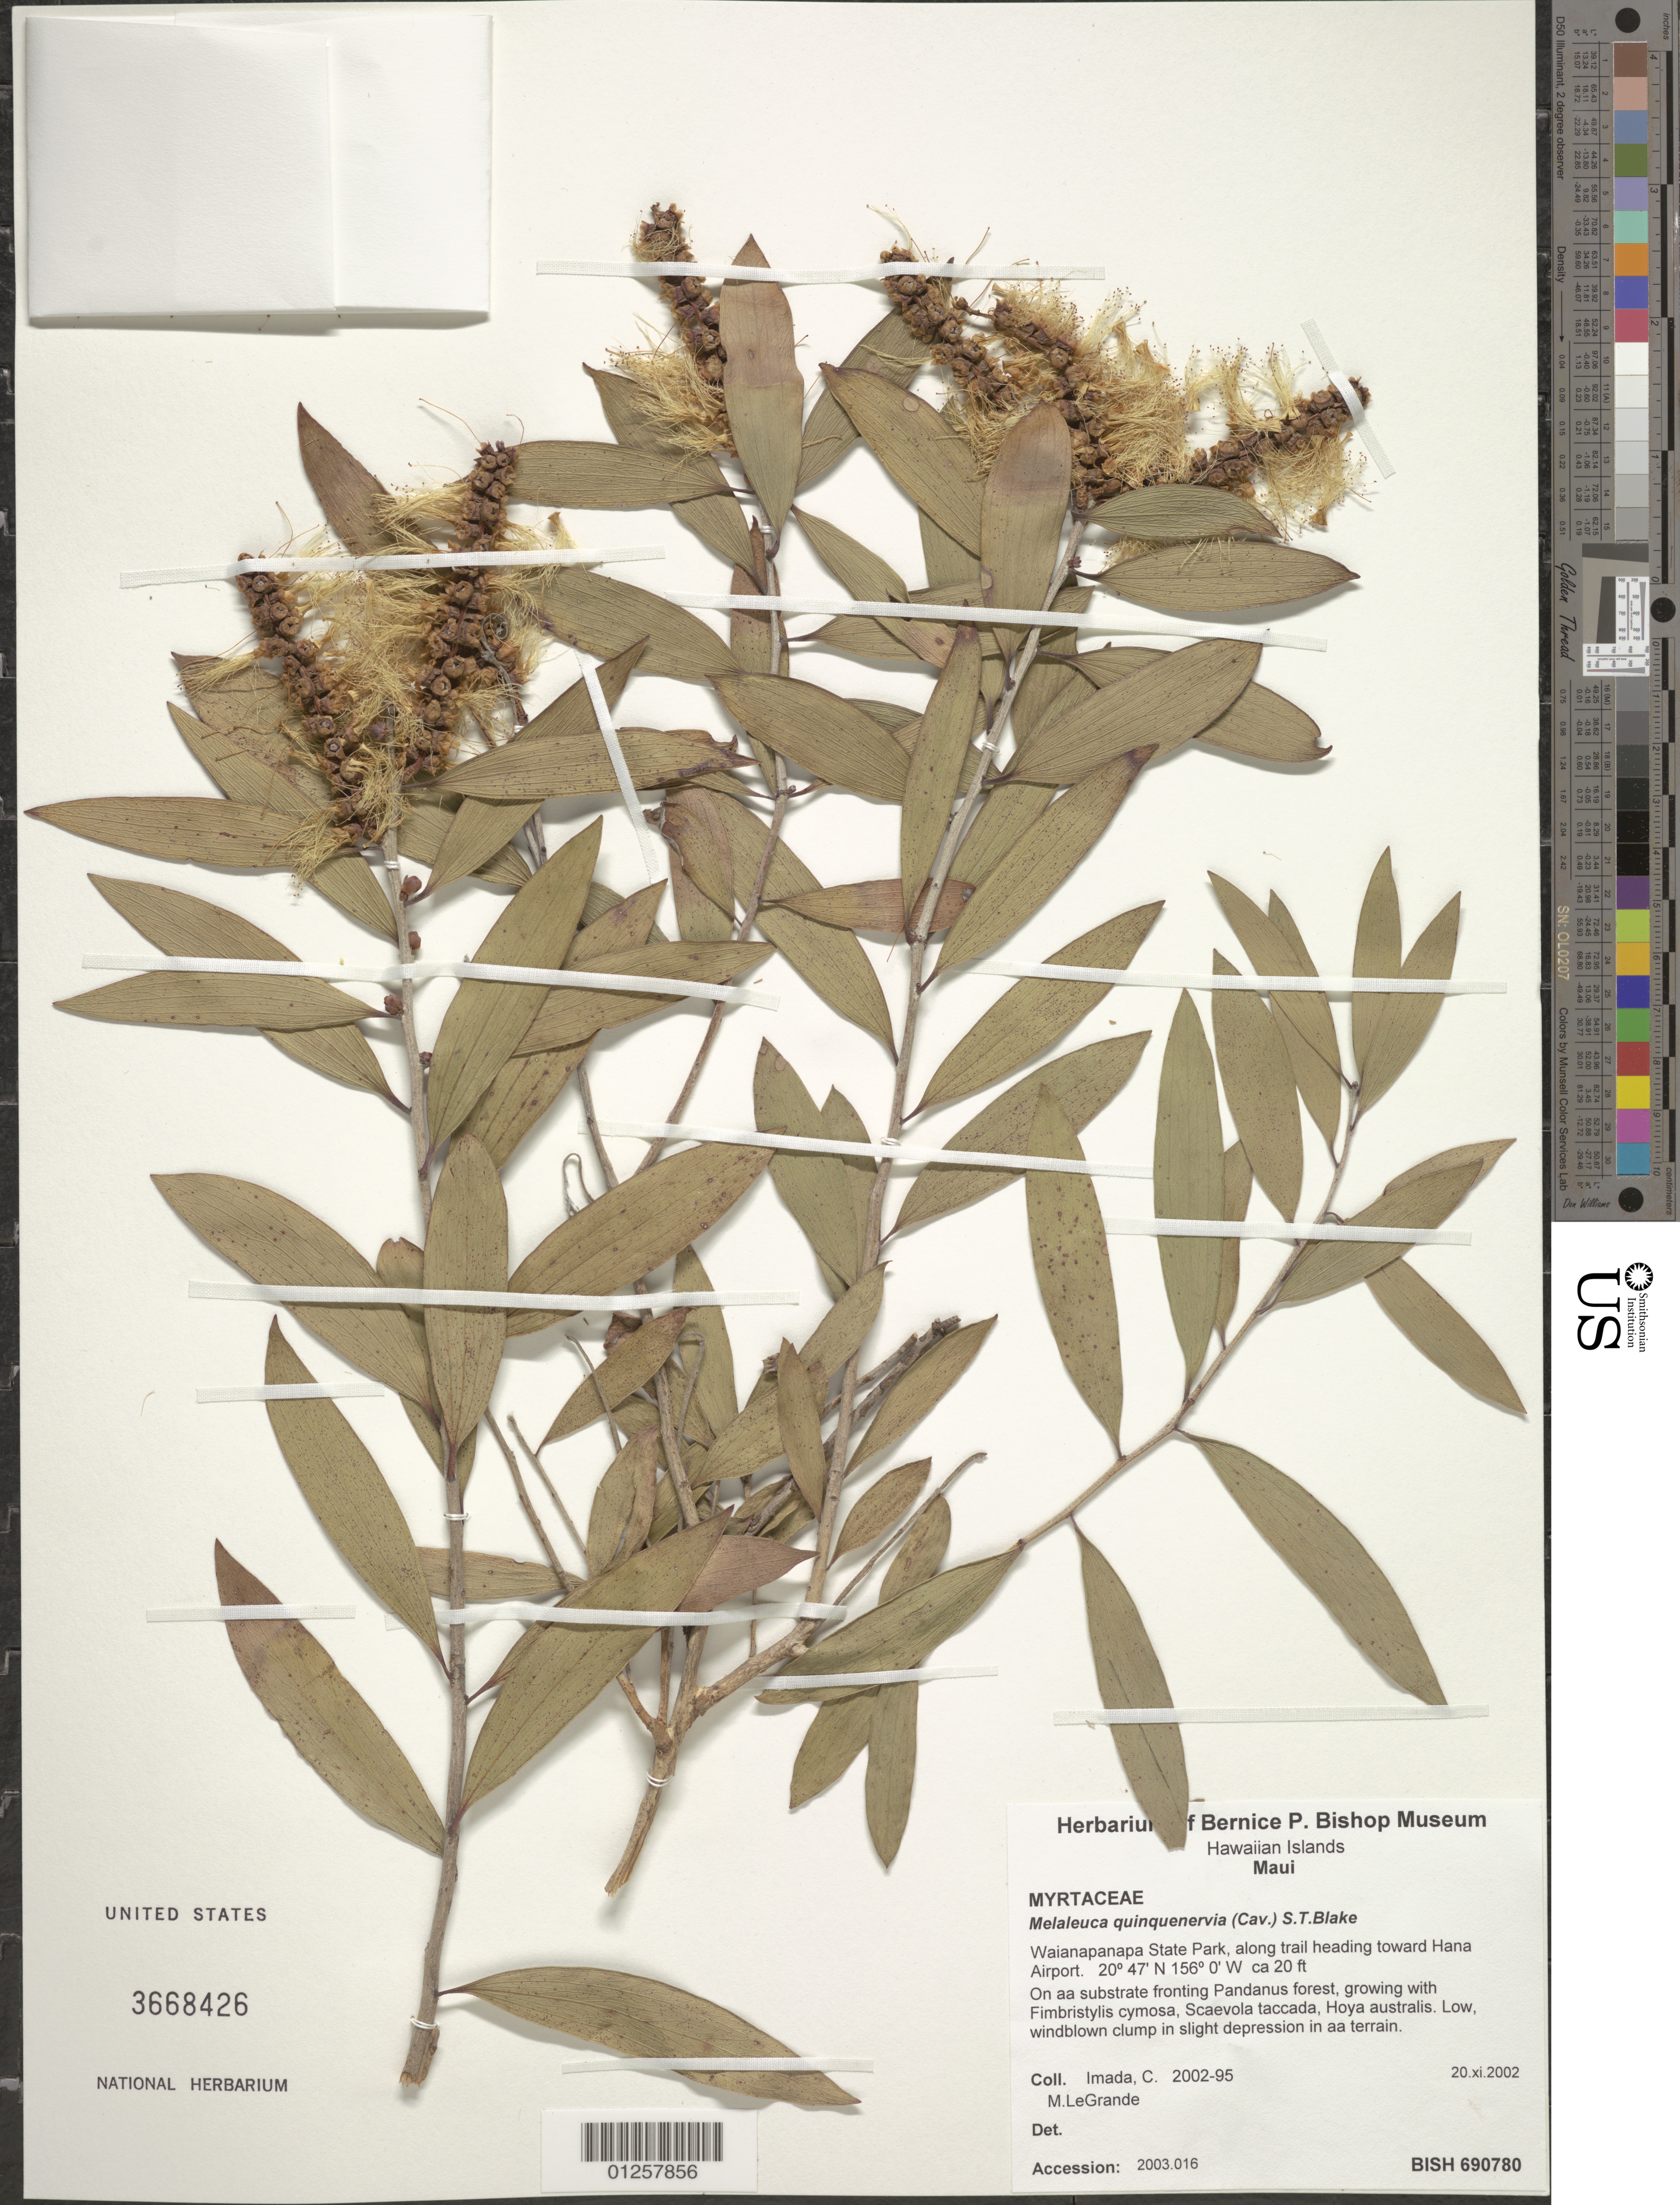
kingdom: Plantae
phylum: Tracheophyta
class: Magnoliopsida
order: Myrtales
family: Myrtaceae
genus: Melaleuca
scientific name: Melaleuca quinquenervia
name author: (Cav.) S.T. Blake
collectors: C. Imada & M. LeGrande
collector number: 2002-95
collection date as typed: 20. xi.2002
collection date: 2002-11-20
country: United States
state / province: Hawaii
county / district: Maui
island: Maui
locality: Waianapanapa State Park, along trail heading towards Hana Airport.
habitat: On aa substrate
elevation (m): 6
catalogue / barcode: US 3668426